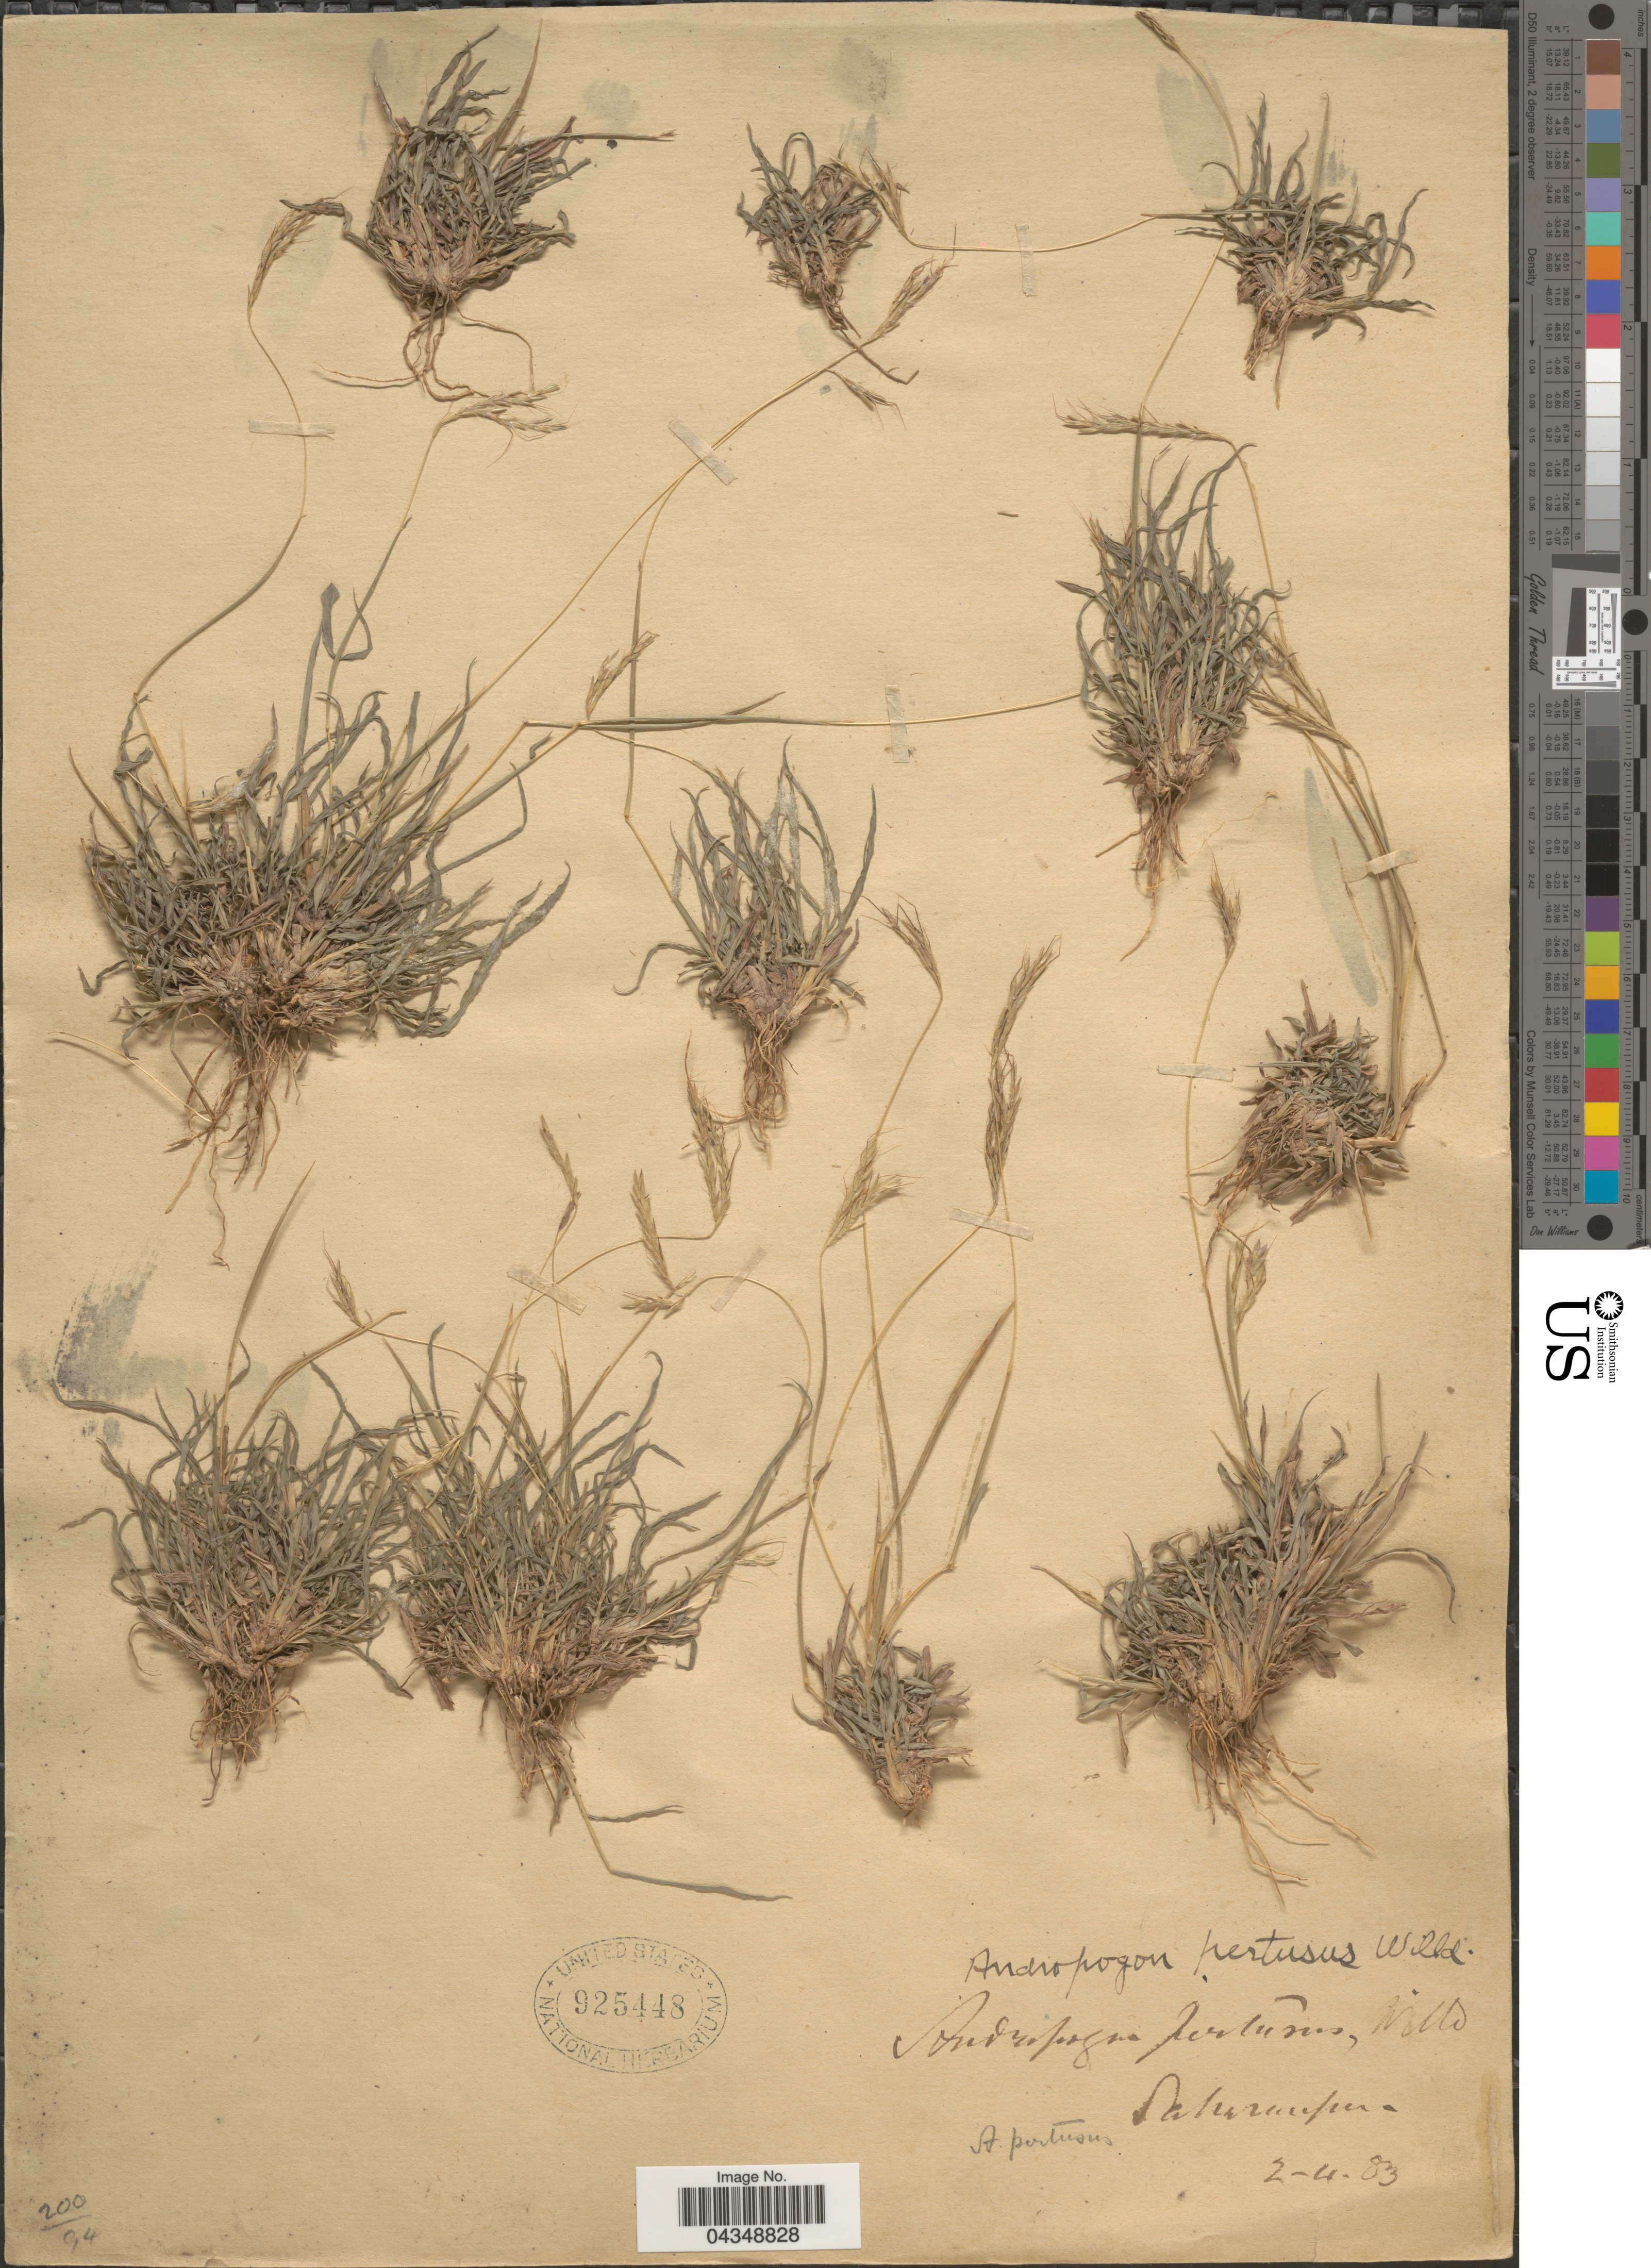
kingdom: Plantae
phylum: Tracheophyta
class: Liliopsida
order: Poales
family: Poaceae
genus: Bothriochloa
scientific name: Bothriochloa pertusa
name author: (L.) A. Camus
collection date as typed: Transcribed d/m/y: 2/4/83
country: India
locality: Saharanpur.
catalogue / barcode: US 925448